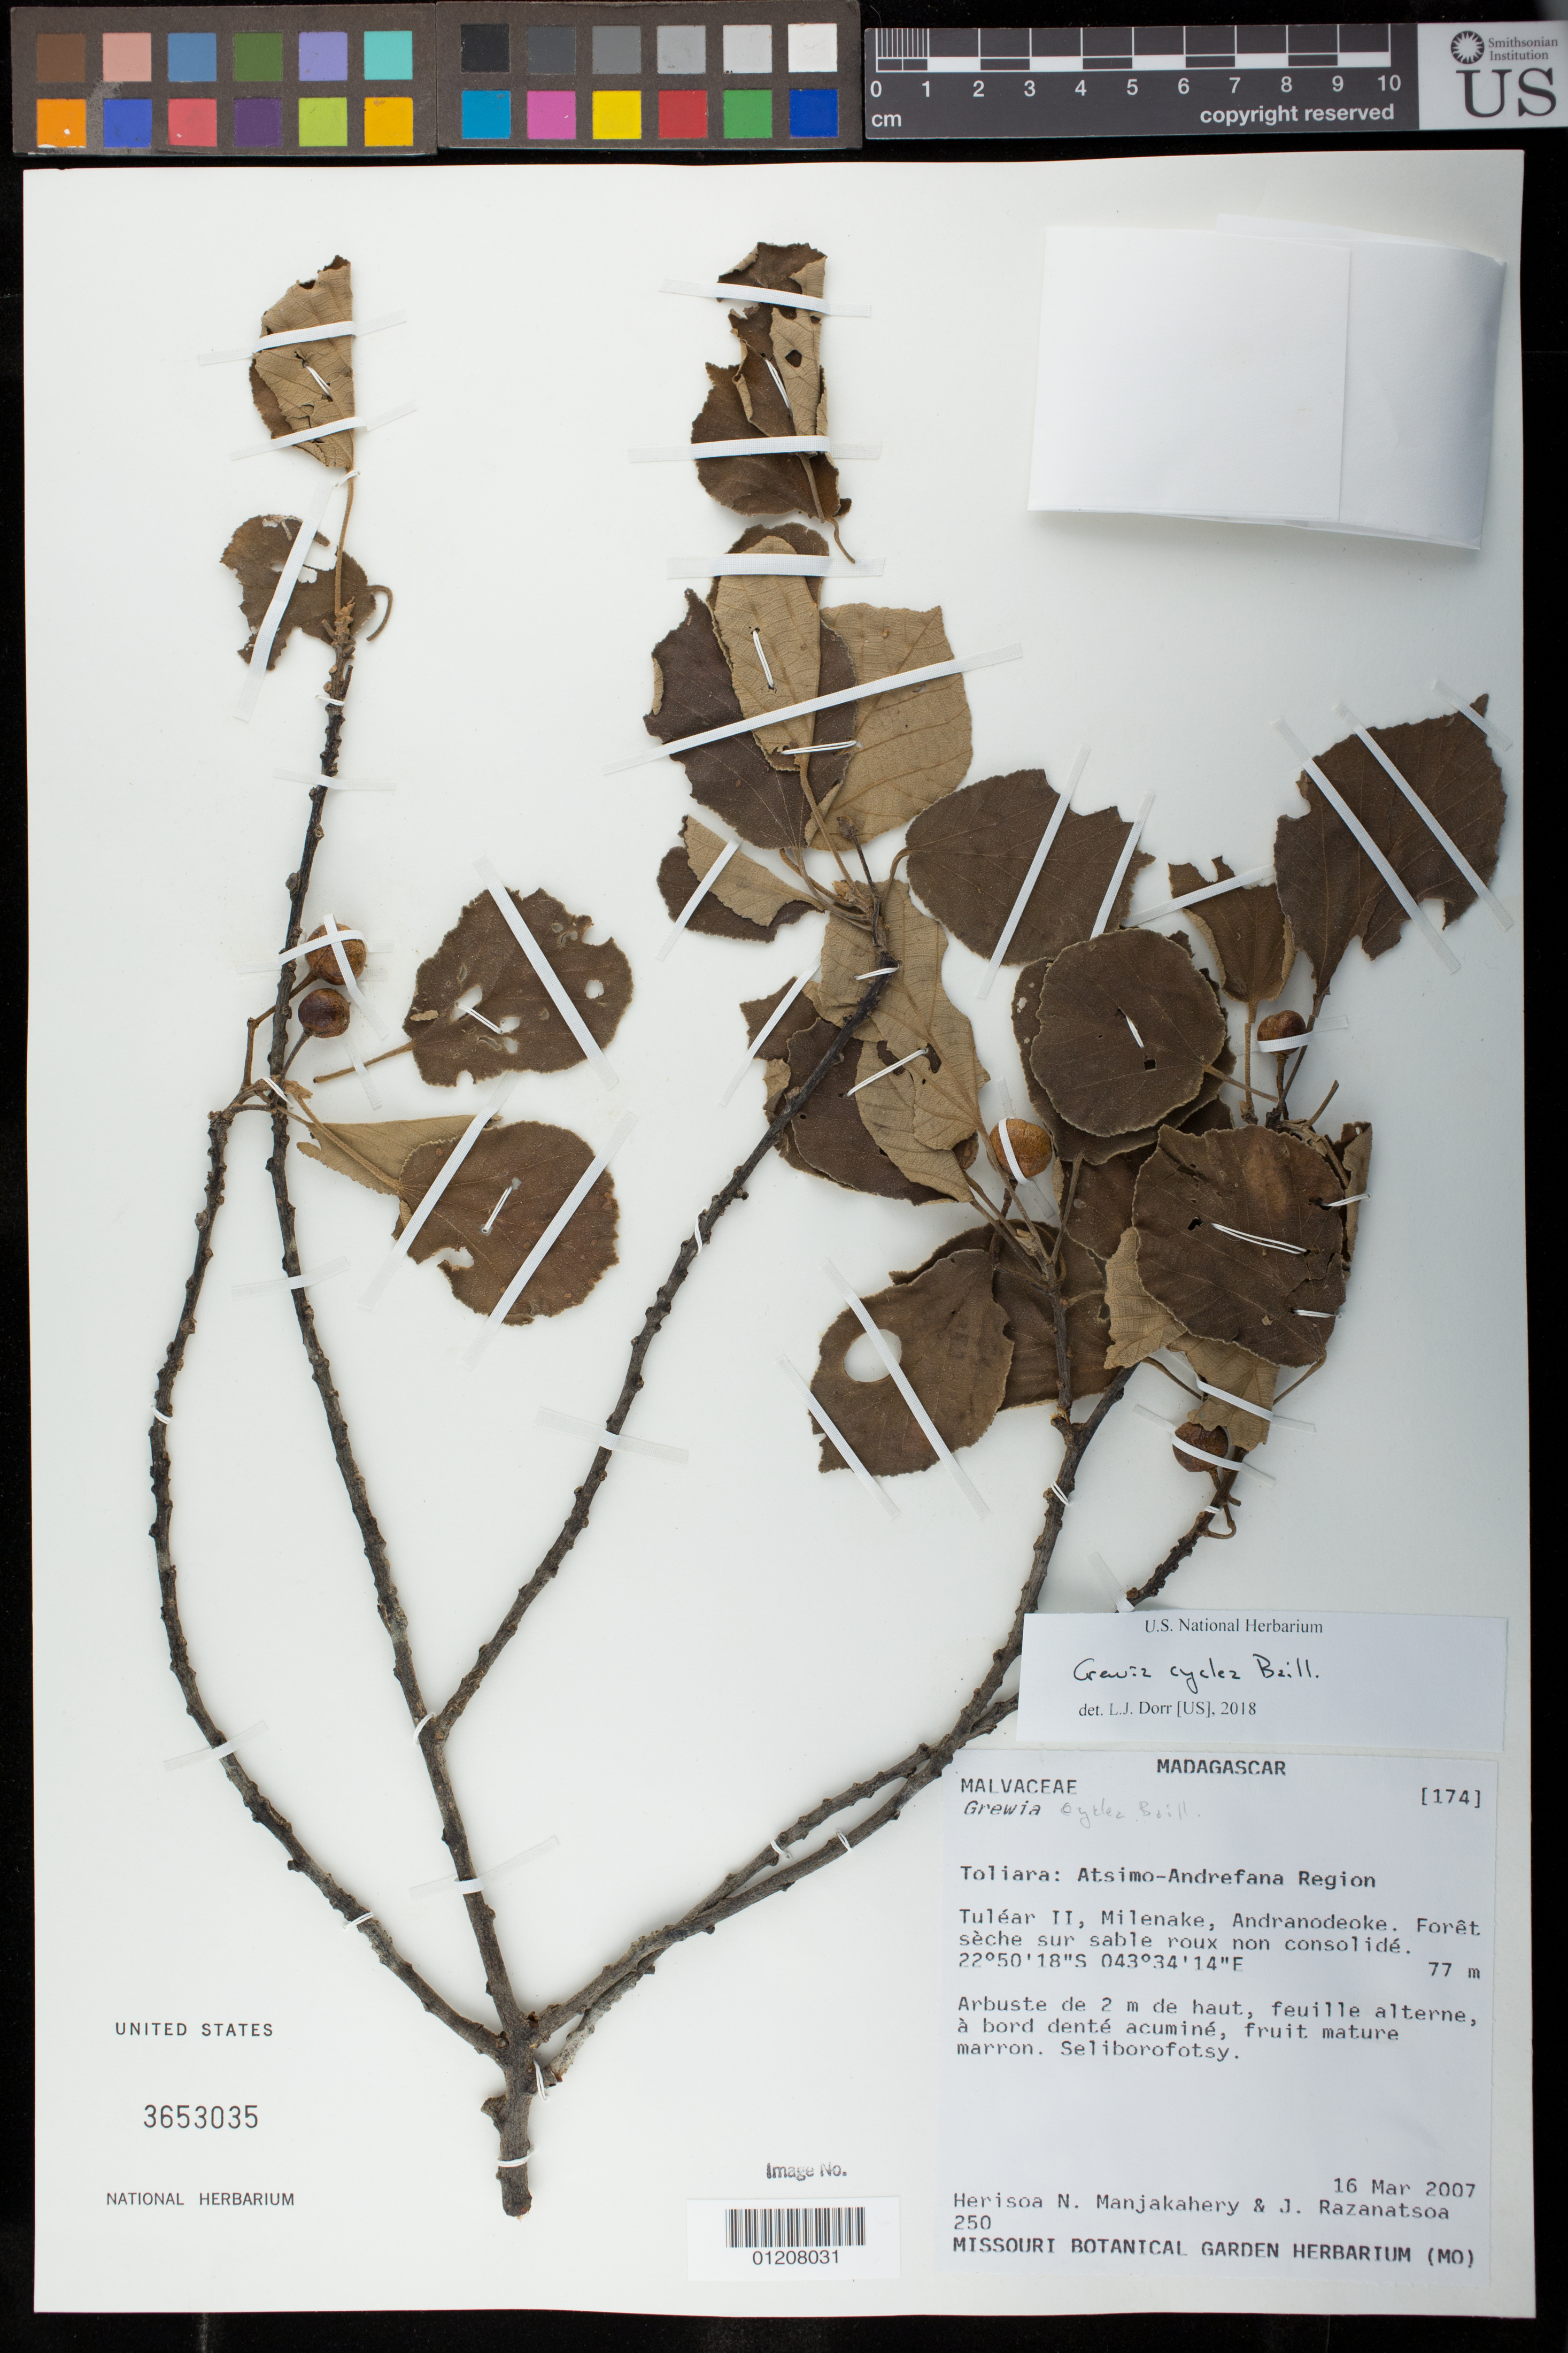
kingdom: Plantae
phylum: Tracheophyta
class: Magnoliopsida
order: Malvales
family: Malvaceae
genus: Grewia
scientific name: Grewia cyclea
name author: Baill.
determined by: Dorr, L. J., (BOT), Smithsonian Institution - National Museum of Natural History (UNITED STATES)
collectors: H. N. Manjakahery & J. Razanatsoa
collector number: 250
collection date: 2007-03-16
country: Madagascar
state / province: Atsimo-Andrefana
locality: Tulear II, Milenake, Andranodeoke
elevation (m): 77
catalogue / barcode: US 3653035